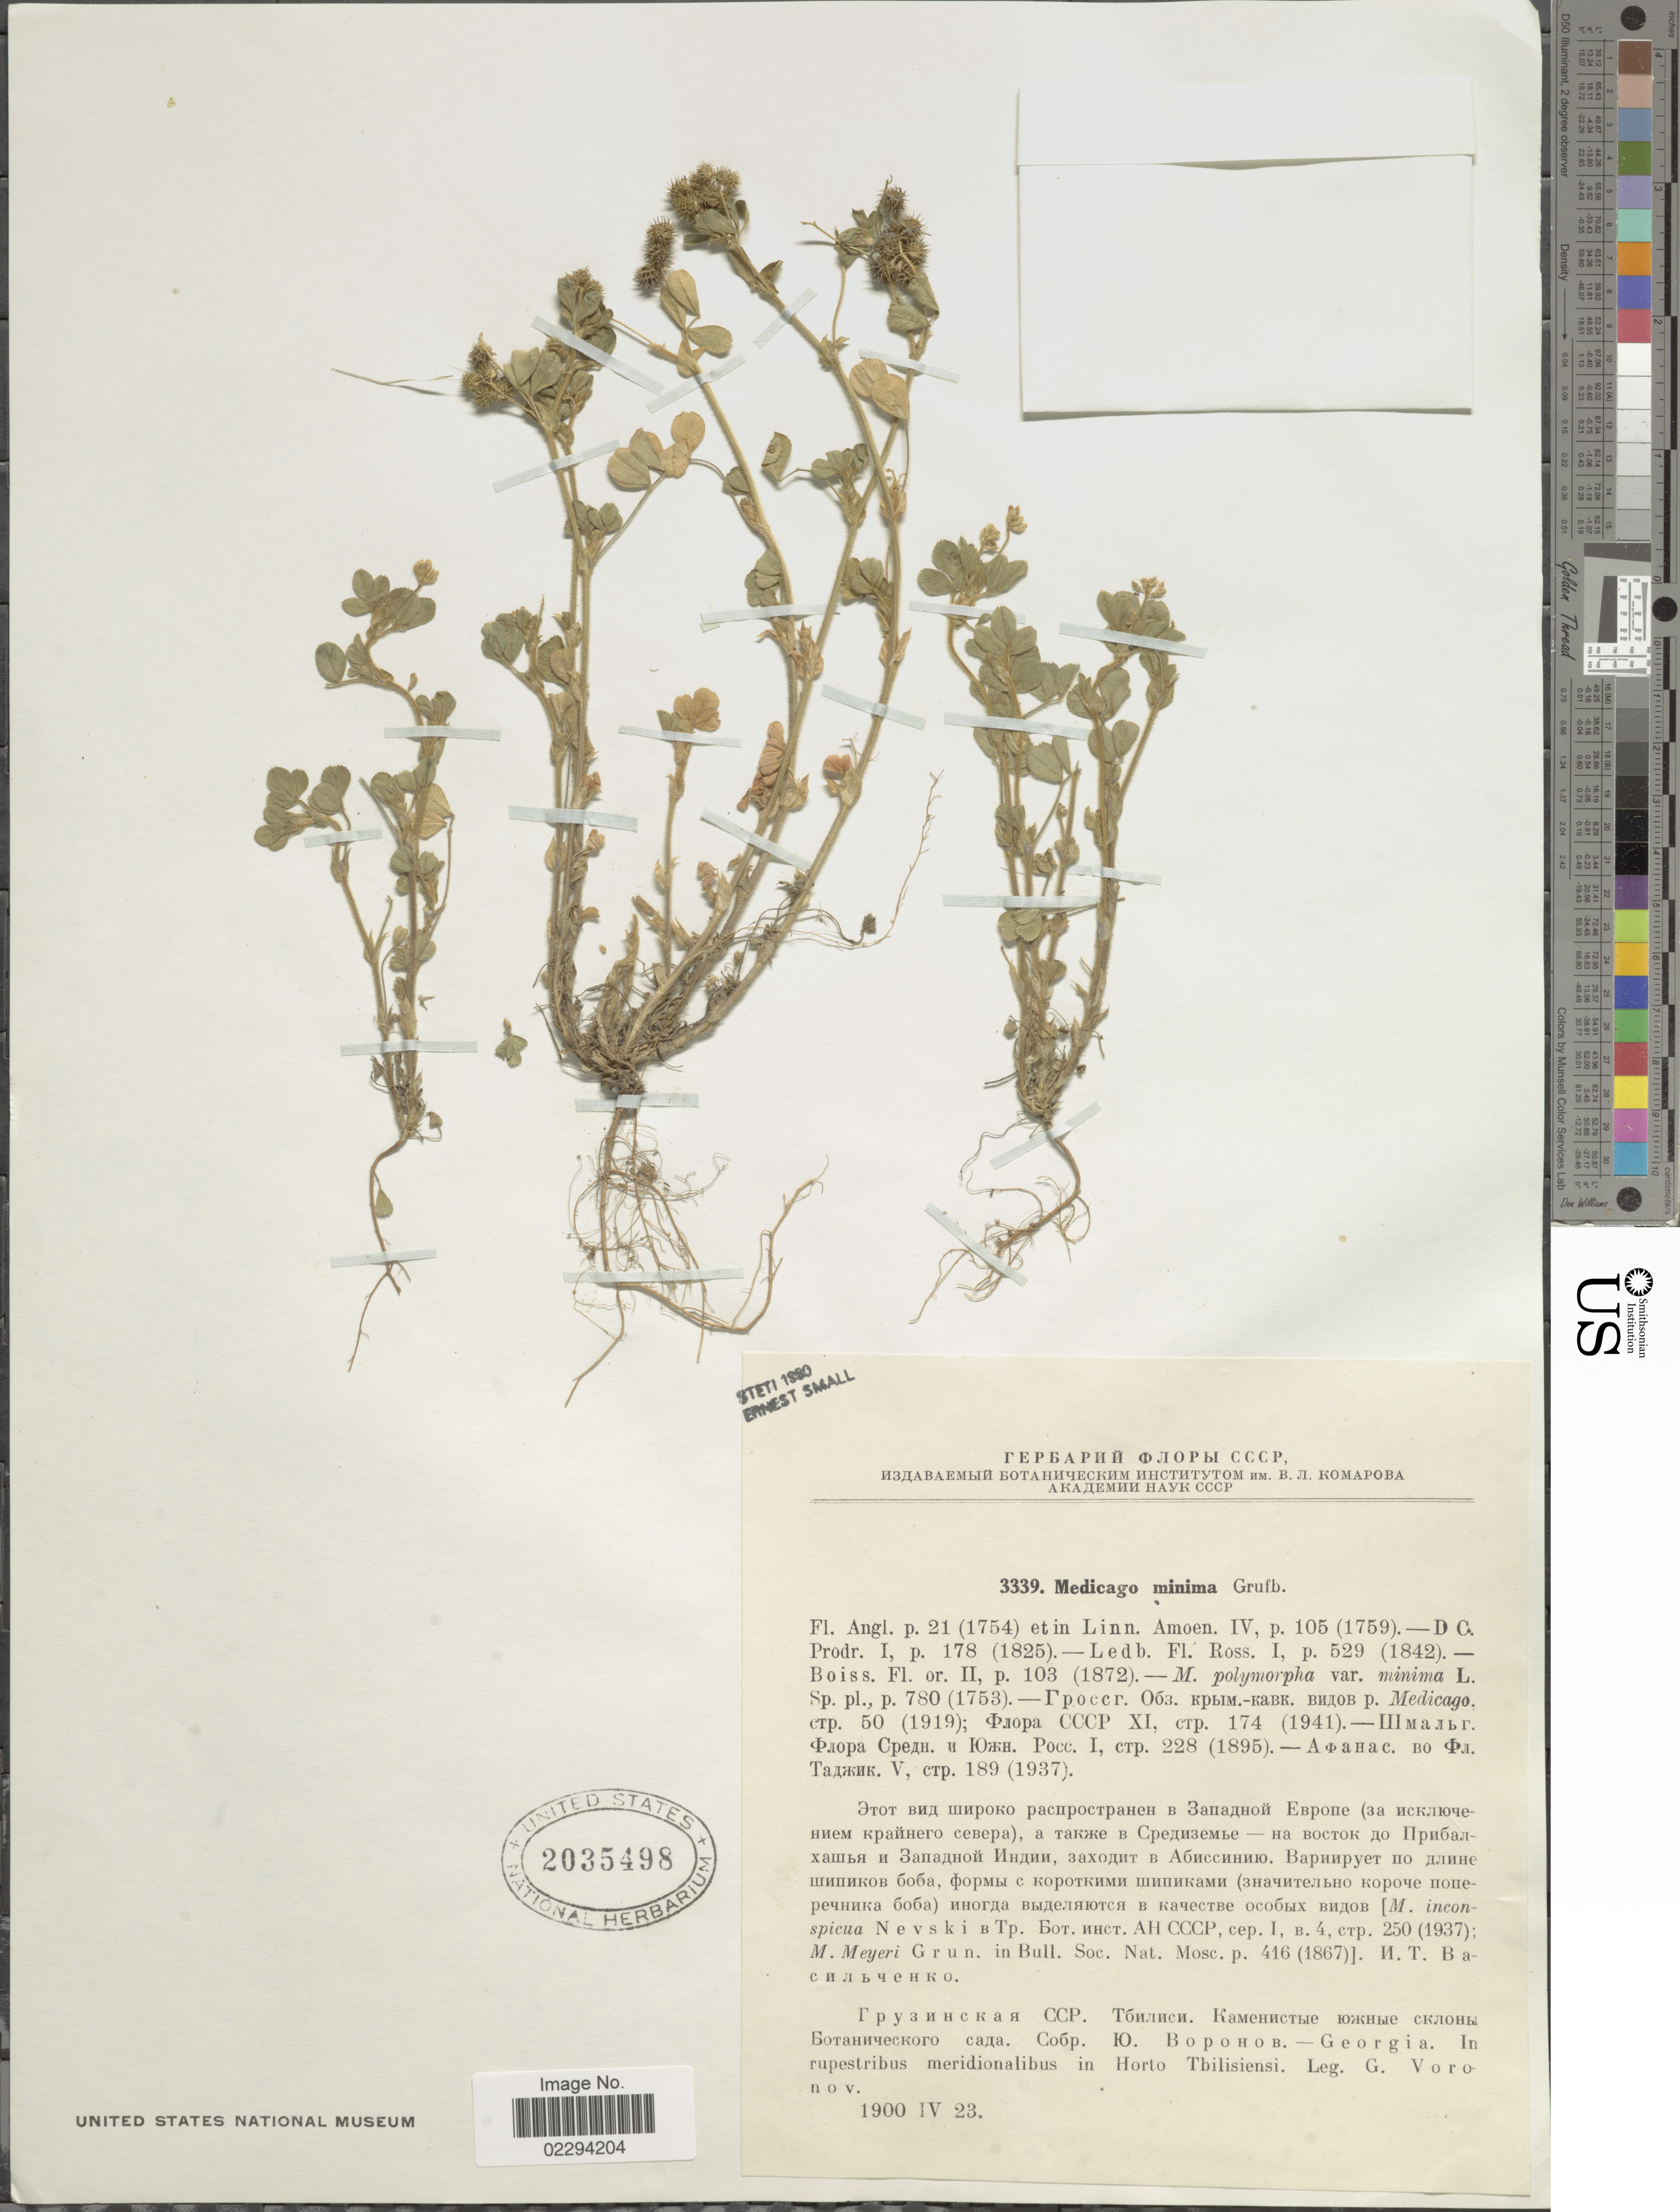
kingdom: Plantae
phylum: Tracheophyta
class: Magnoliopsida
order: Fabales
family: Fabaceae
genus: Medicago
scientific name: Medicago minima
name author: Lam.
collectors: G. Voronov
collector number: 3339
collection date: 1900-04-23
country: Georgia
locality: In rupestribus meridionalibus in Horto Thilisiense.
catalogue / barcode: US 2035498